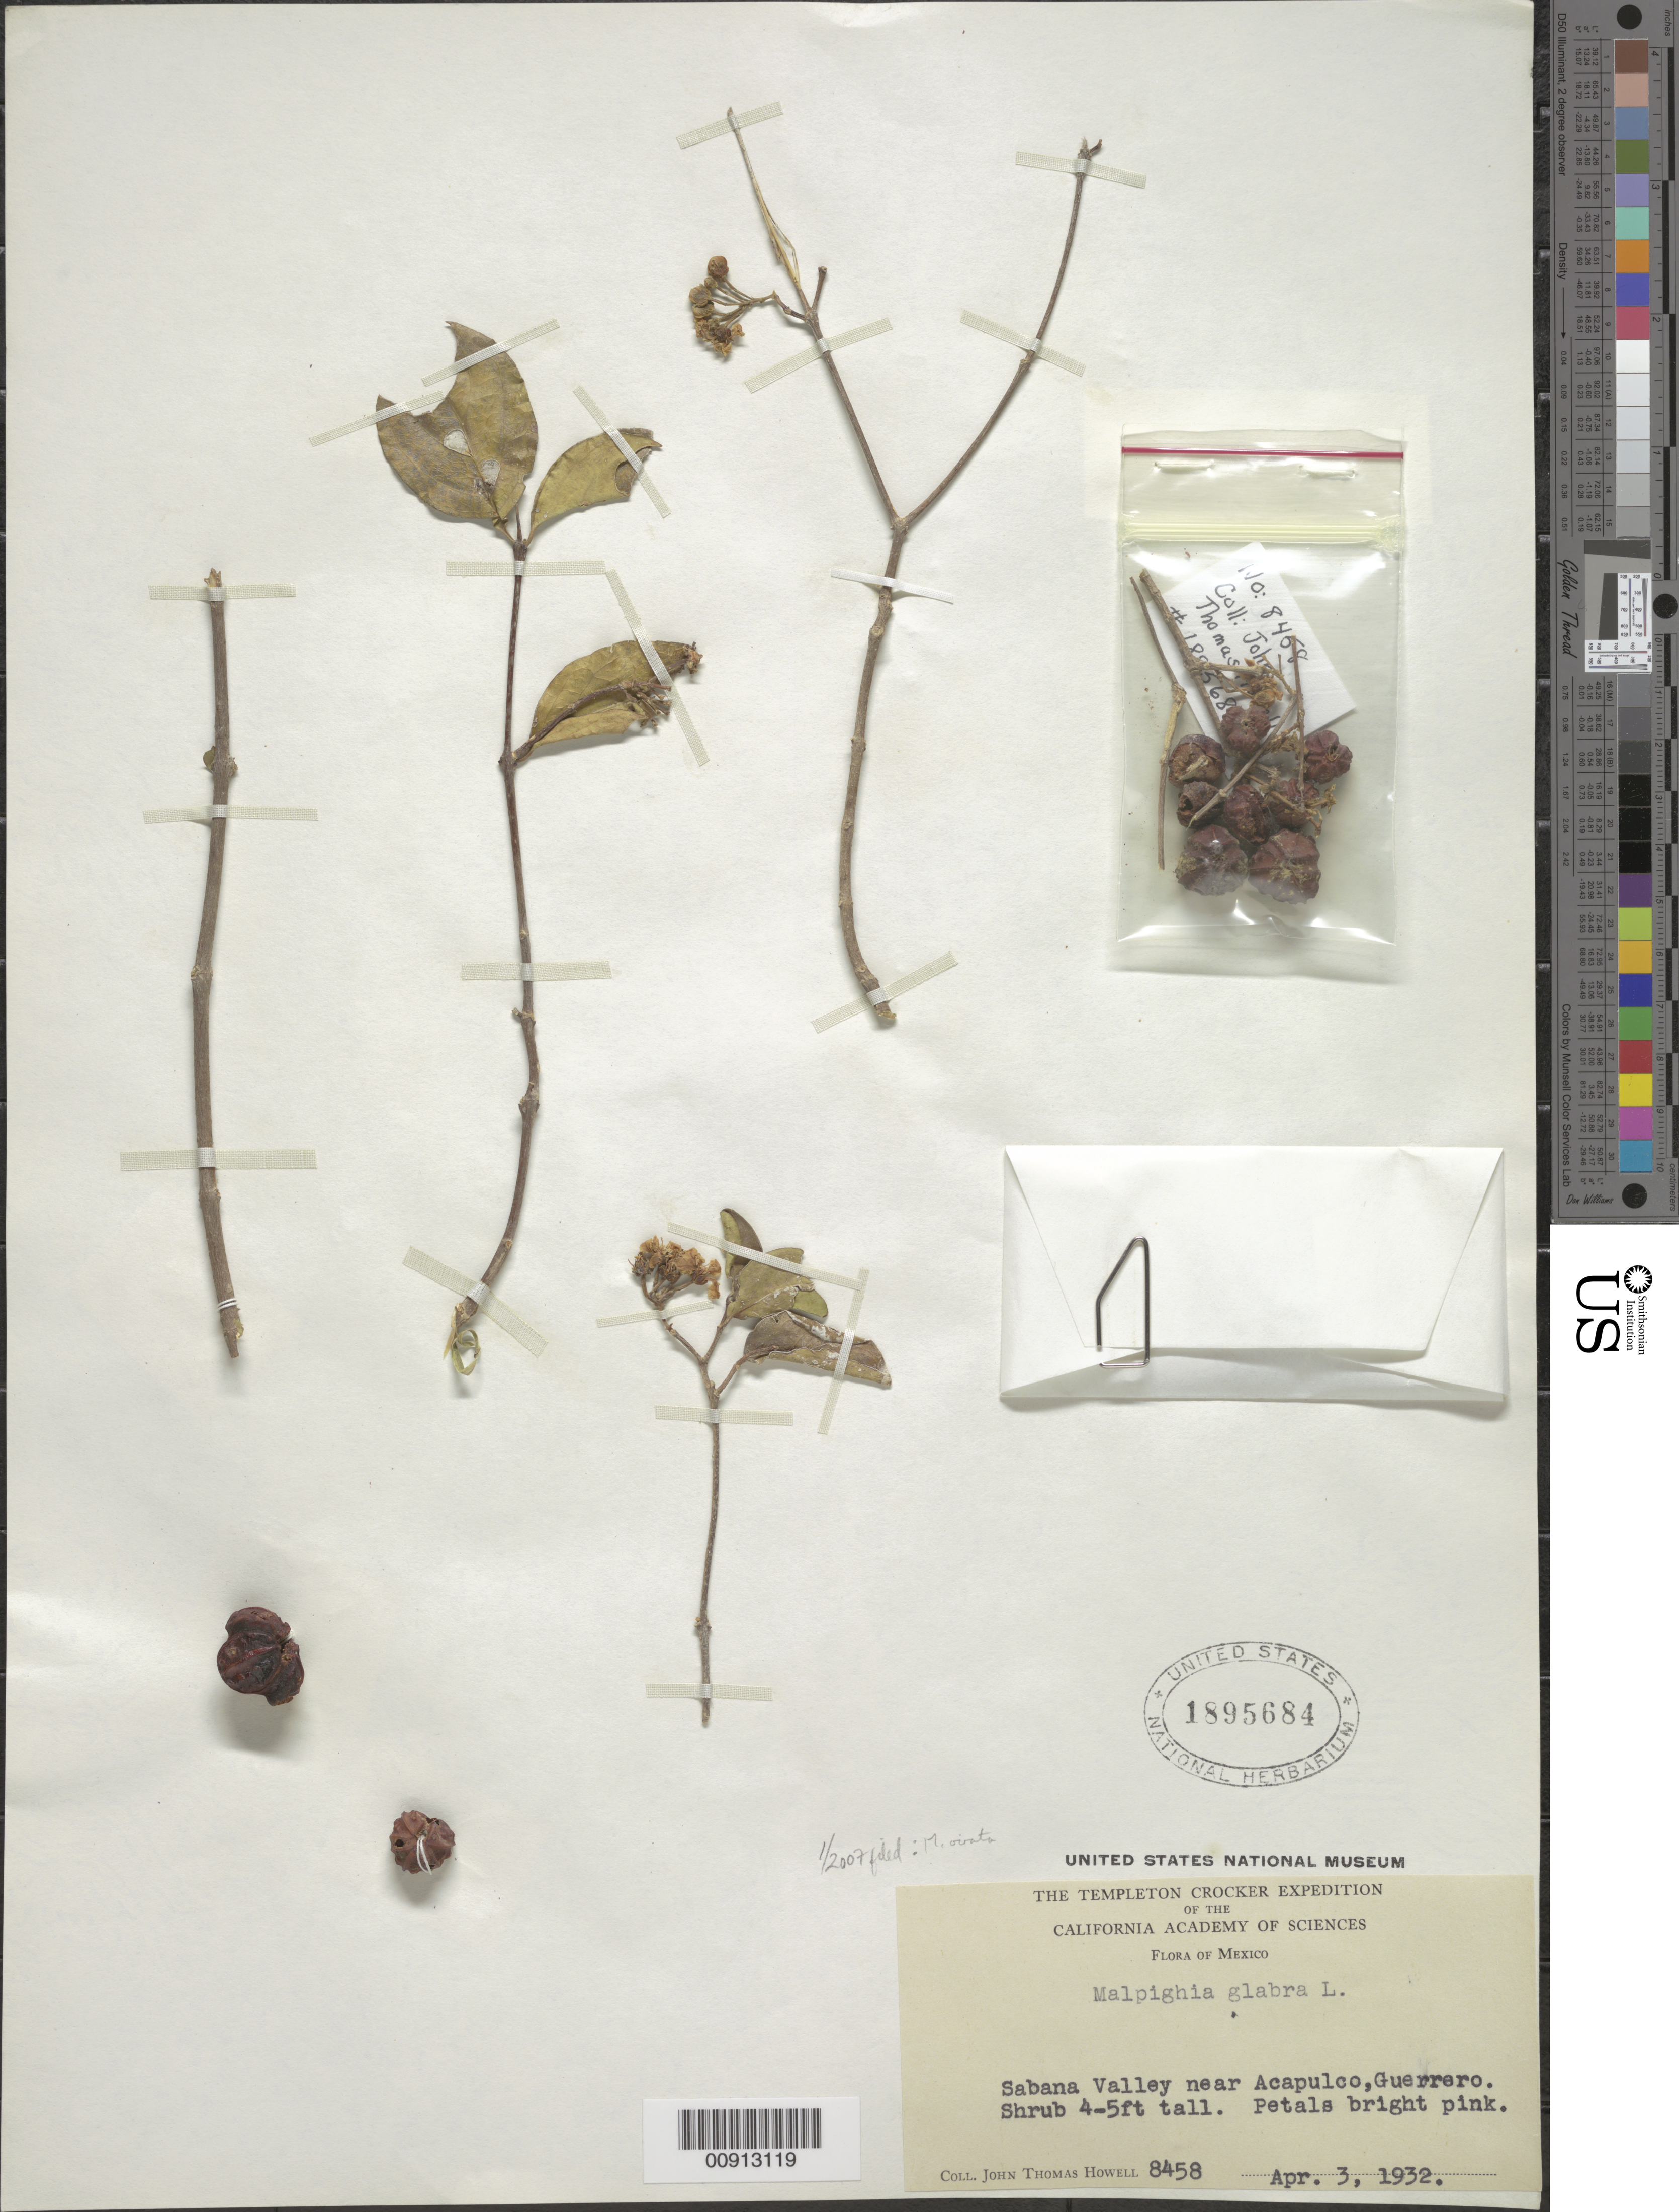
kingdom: Plantae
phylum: Tracheophyta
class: Magnoliopsida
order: Malpighiales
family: Malpighiaceae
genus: Malpighia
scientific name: Malpighia ovata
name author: Rose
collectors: J. T. Howell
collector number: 8458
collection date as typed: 03 Apr 1932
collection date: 1932-04-03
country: Mexico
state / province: Guerrero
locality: Near Acapulco, Guerrero.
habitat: Sabana Valley.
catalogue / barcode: US 1895684